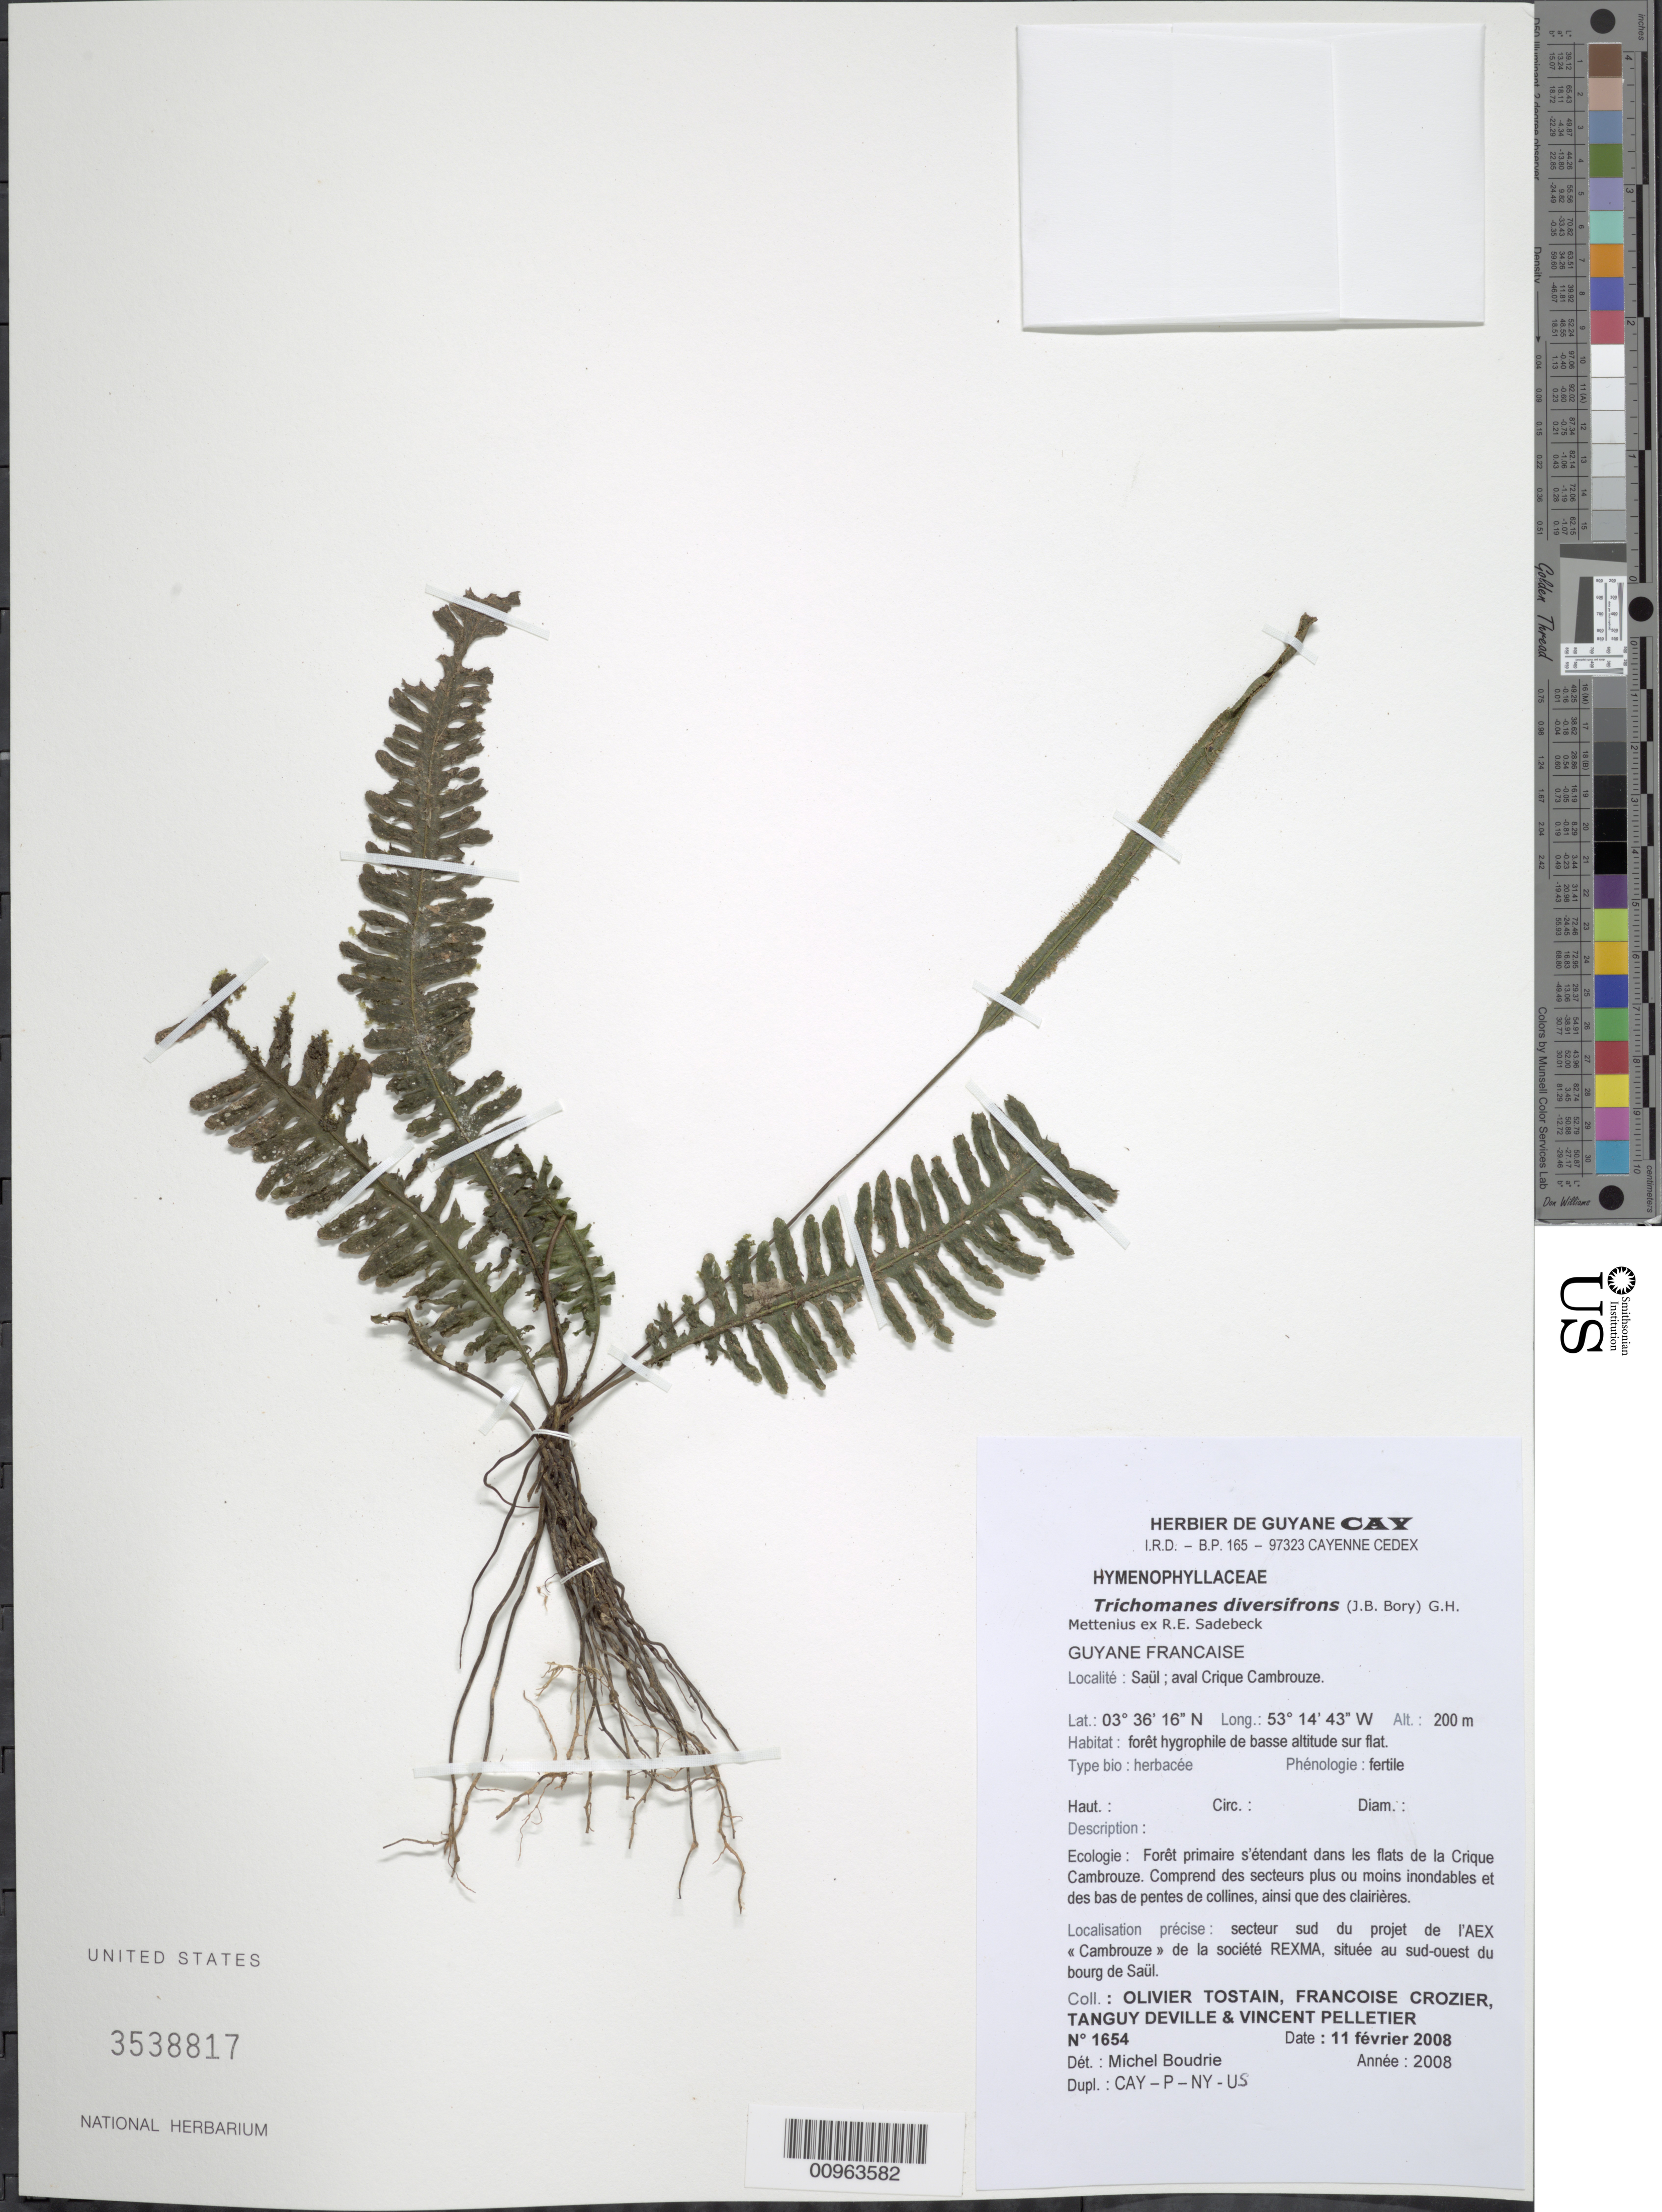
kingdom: Plantae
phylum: Tracheophyta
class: Polypodiopsida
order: Hymenophyllales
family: Hymenophyllaceae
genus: Trichomanes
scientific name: Trichomanes diversifrons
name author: (Bory) Mett. ex Sadeb.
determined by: Boudrie, M.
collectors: O. Tostain, F. Crozier, T. Deville & V. Pelletier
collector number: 1654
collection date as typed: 11-Feb-08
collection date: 2008-02-11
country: French Guiana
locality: Saül; aval Crique Cambrouze. Secteur sud du projet de l'AEX "Cambrouze" de la societe REXMA, situee au sud-ouest du bourg de Saül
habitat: Foret hygrophile de basse altitude sur flat. Foret primaire s'etendant dans les flats de la Crique Cambrouze.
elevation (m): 200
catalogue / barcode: US 3538817